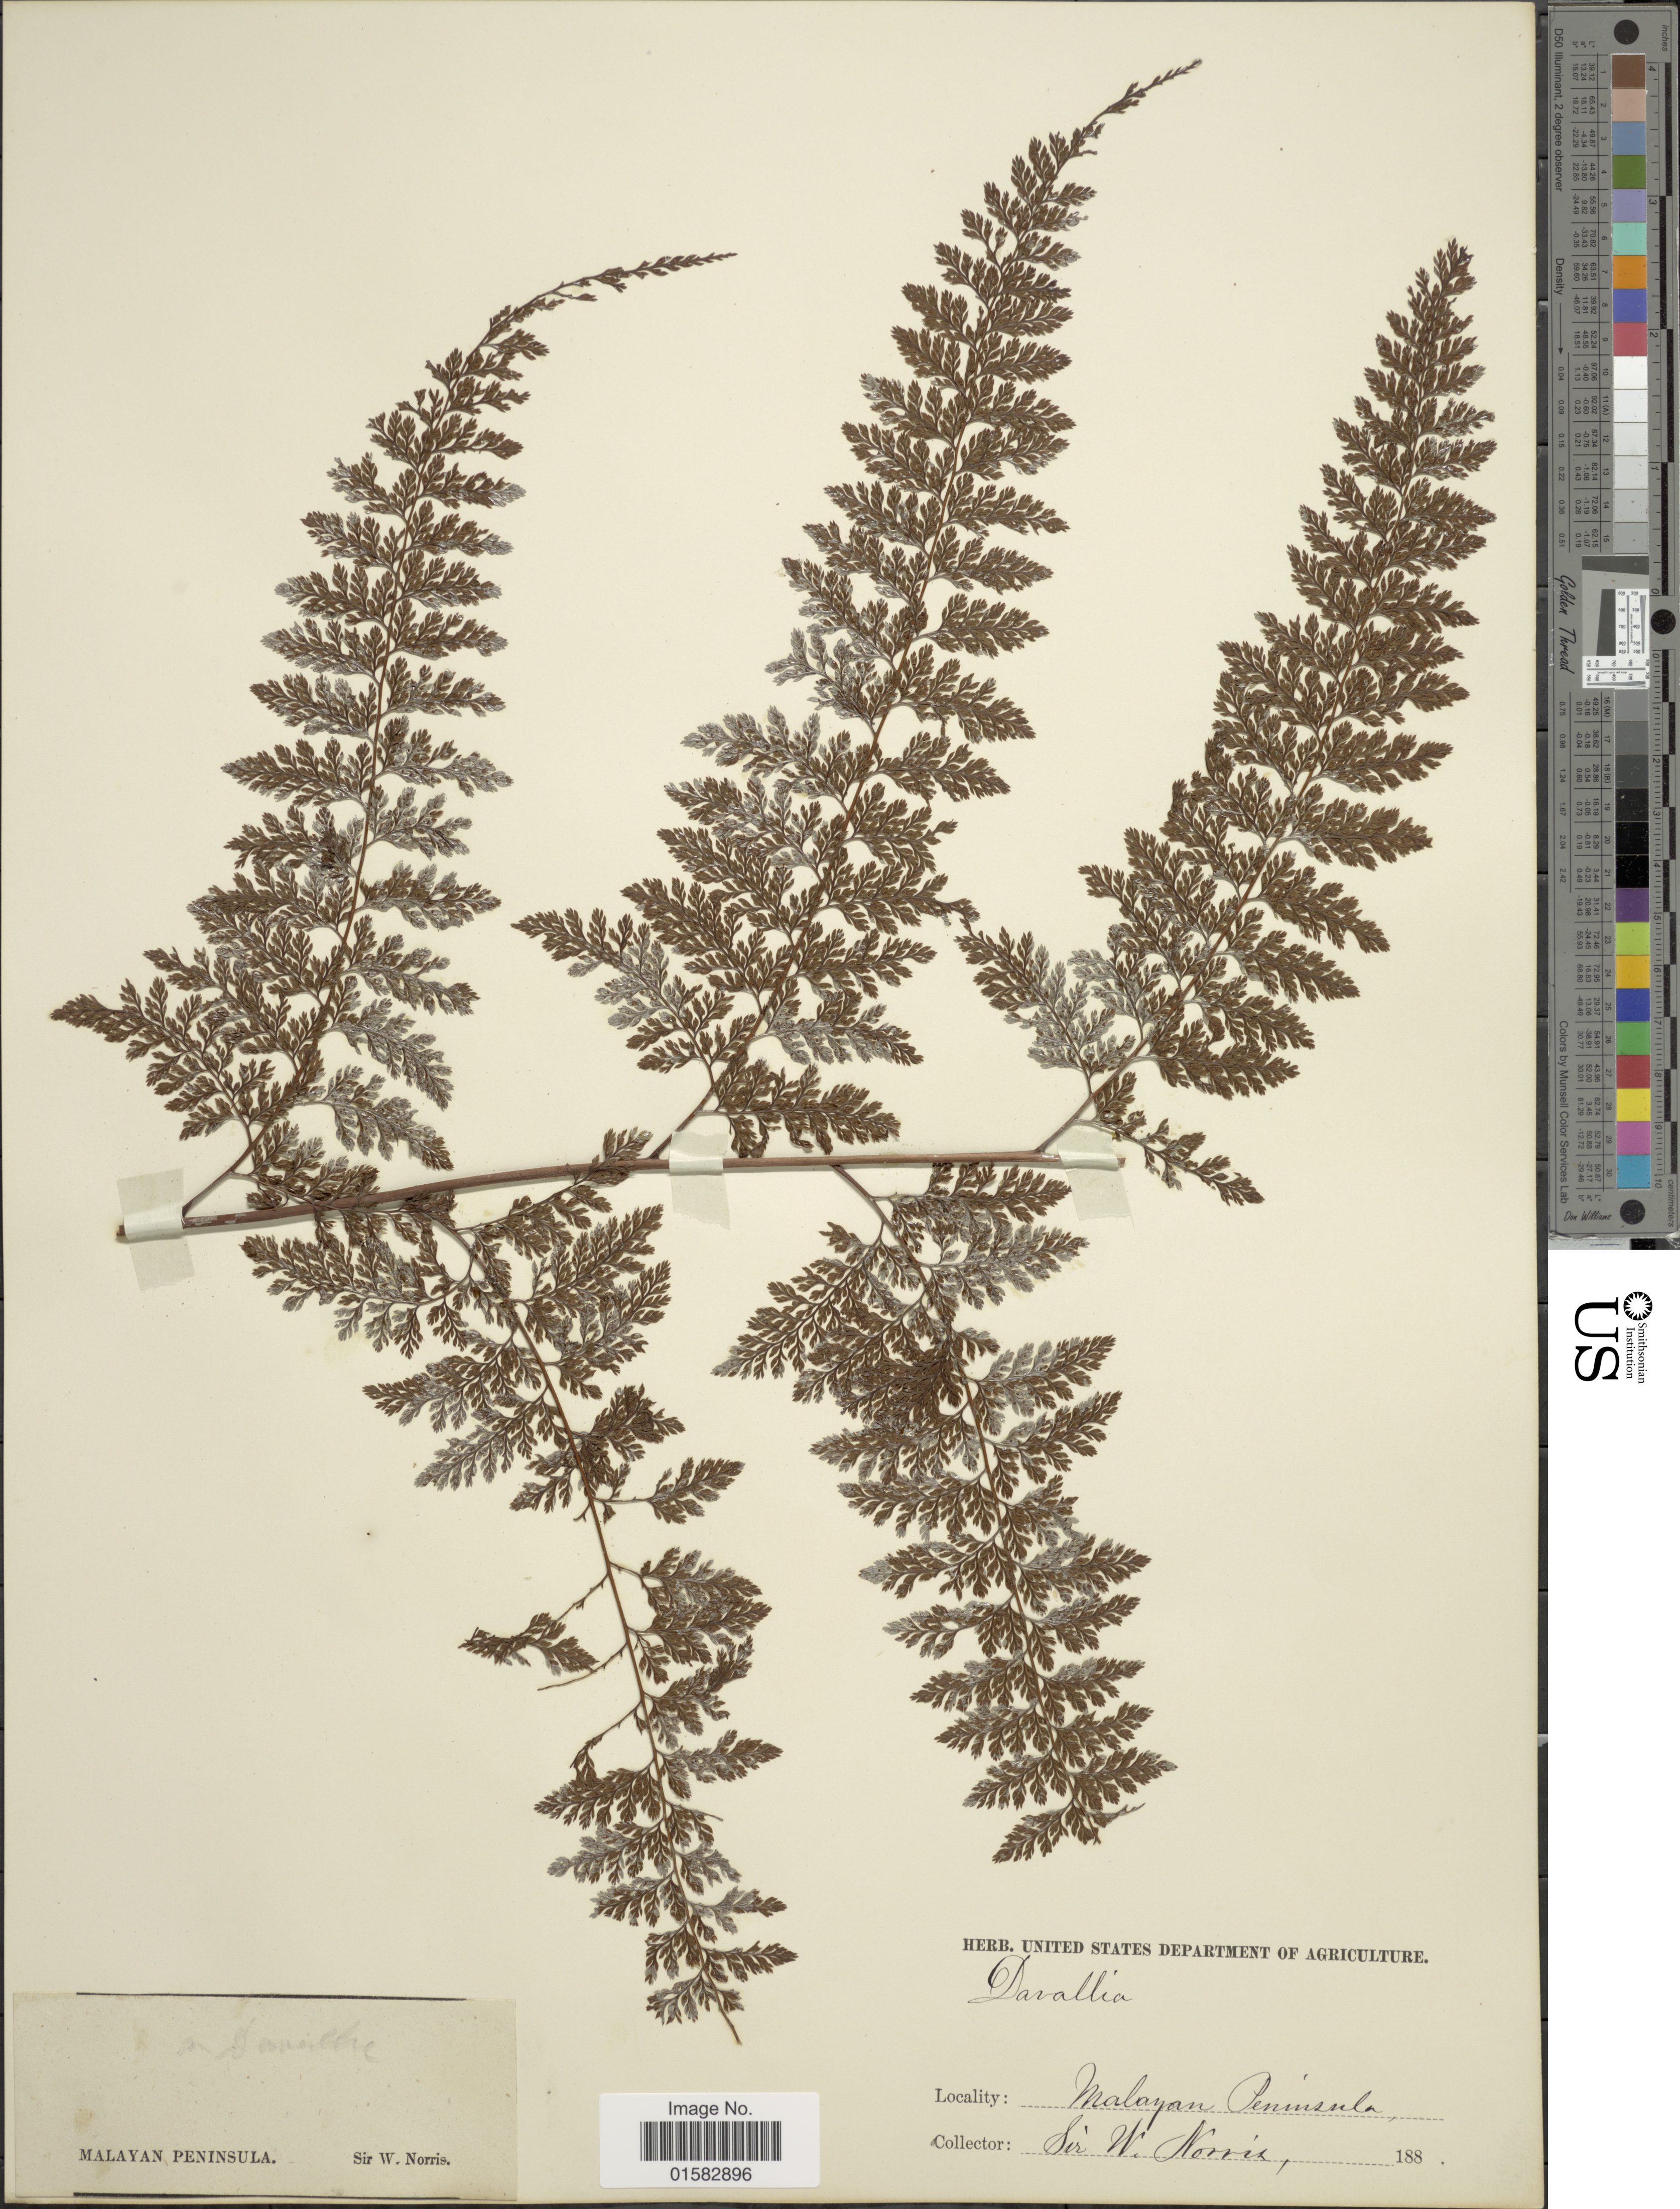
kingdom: Plantae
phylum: Tracheophyta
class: Polypodiopsida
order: Polypodiales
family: Davalliaceae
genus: Davallia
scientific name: Davallia hymenophylloides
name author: (Bedd.) Kuhn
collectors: W. Norris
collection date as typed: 188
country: Malaysia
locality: Malayan Peninsula